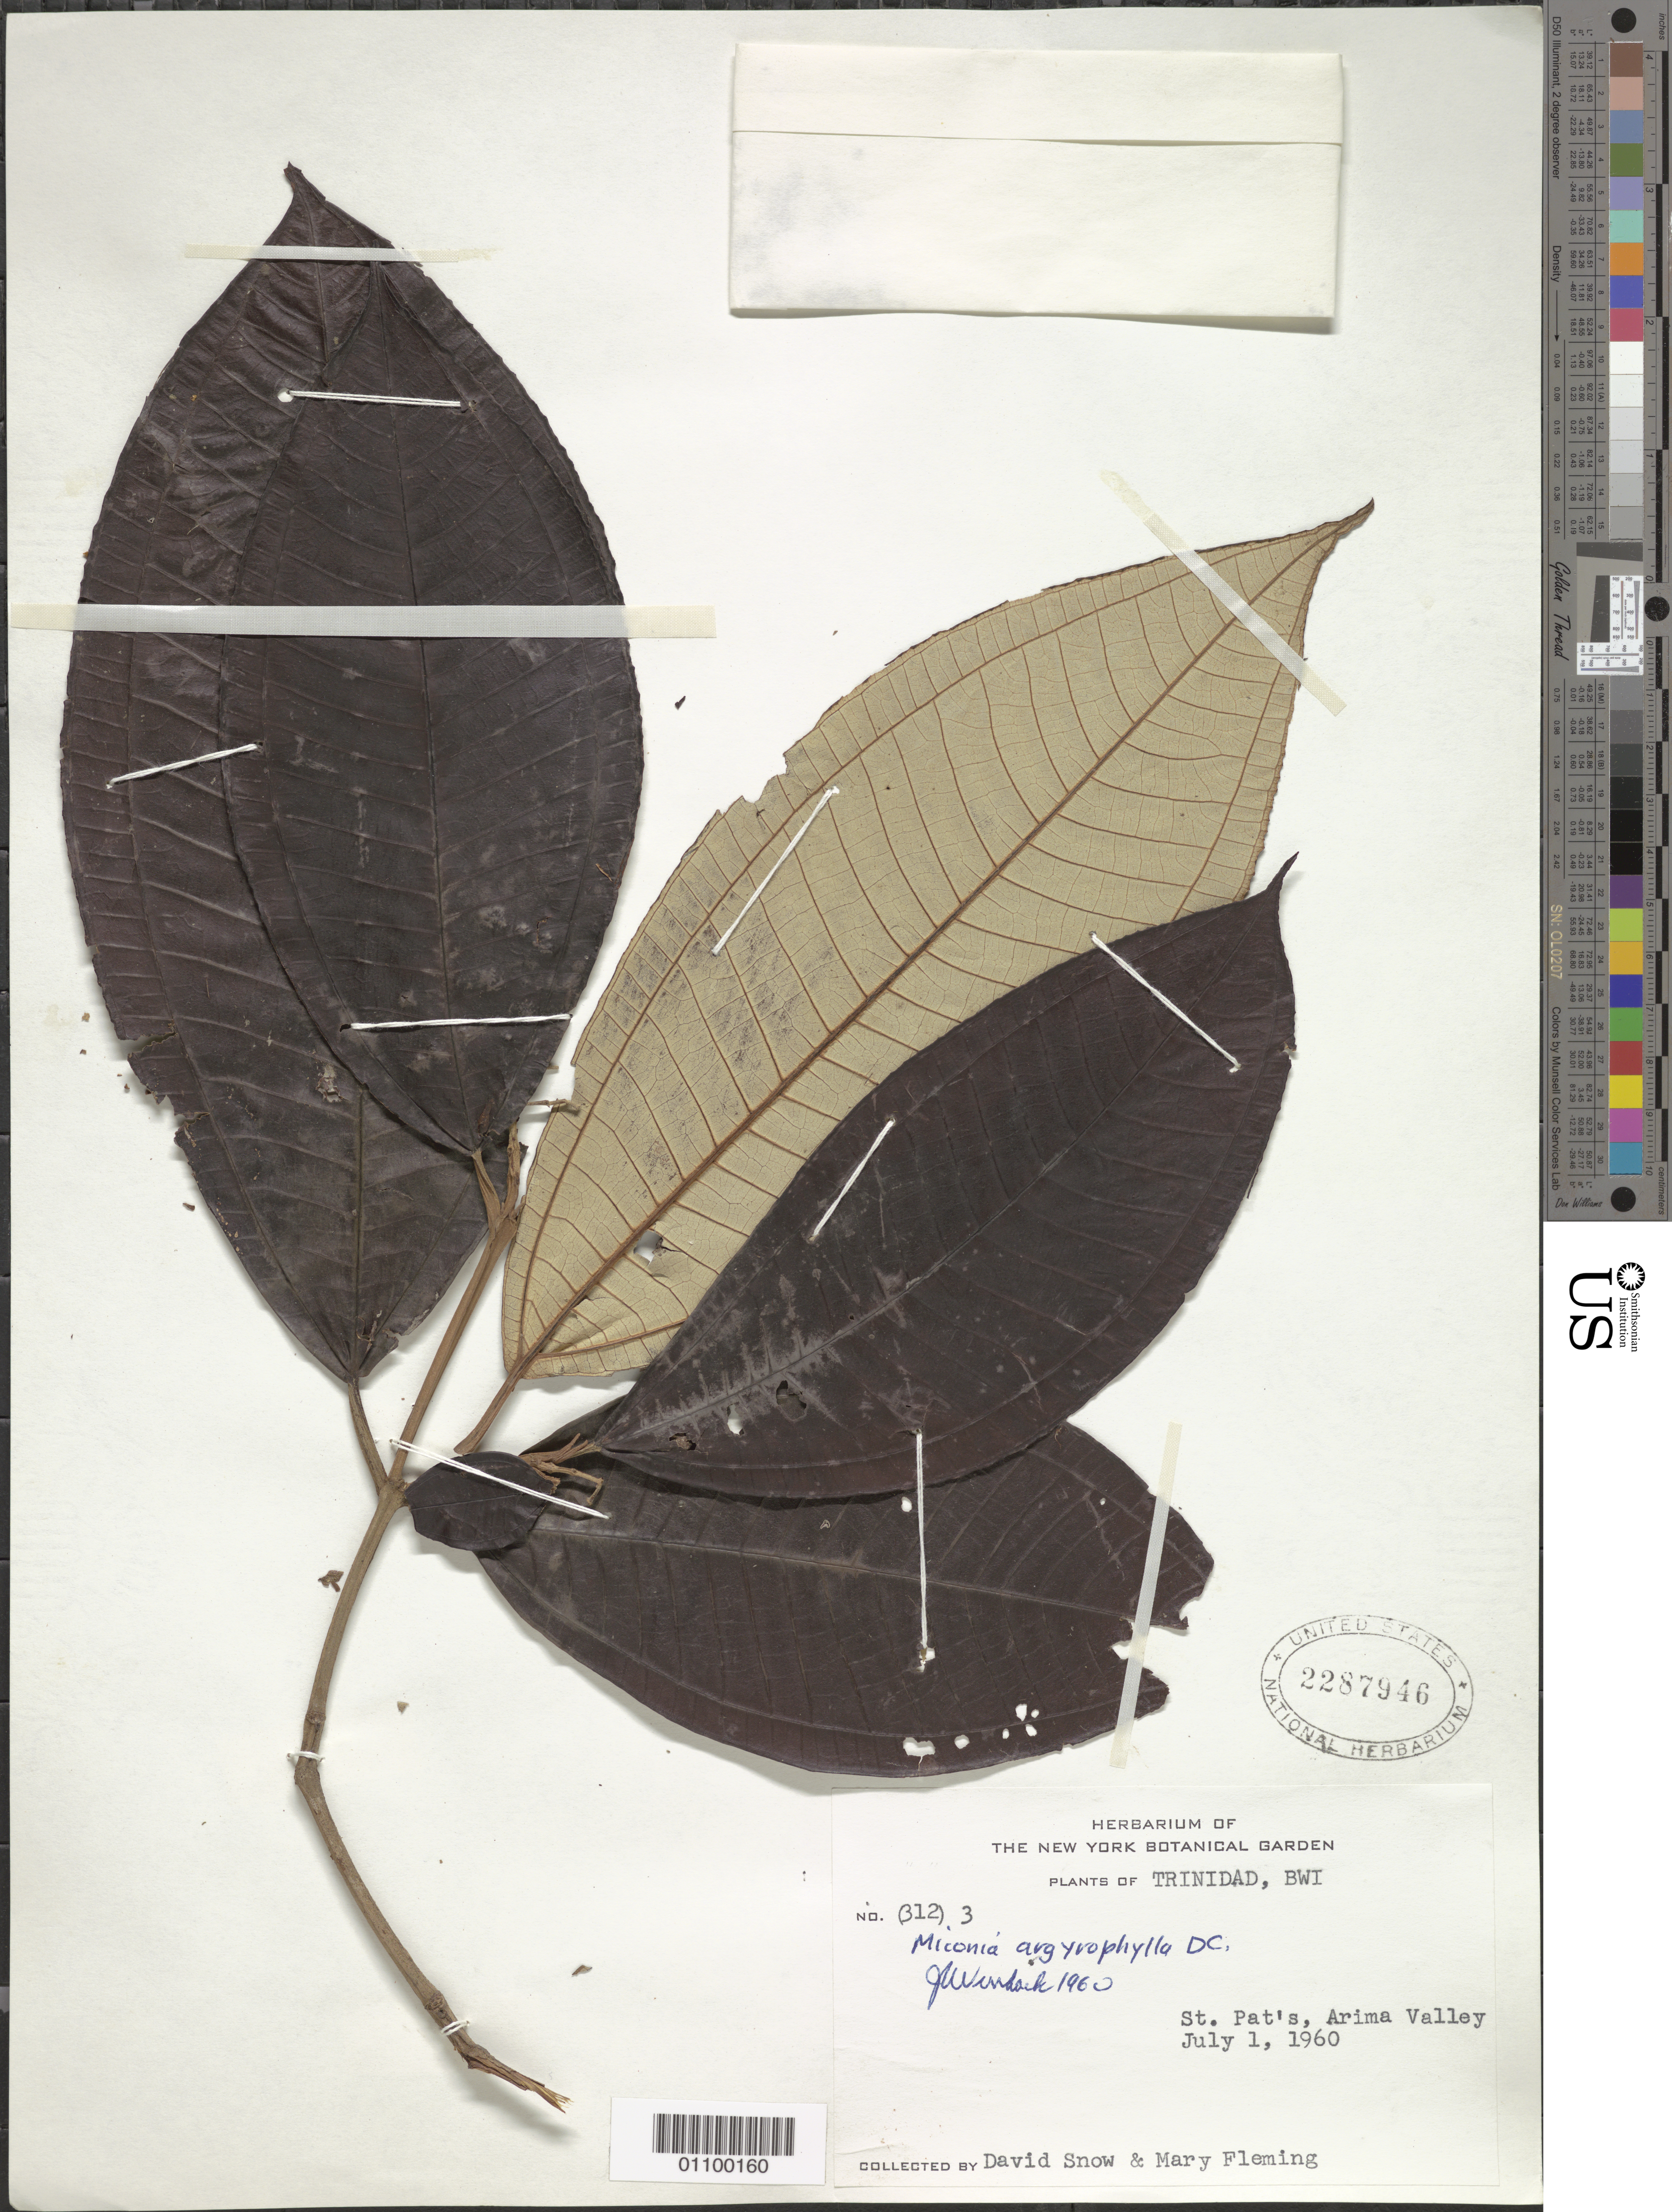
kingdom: Plantae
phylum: Tracheophyta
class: Magnoliopsida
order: Myrtales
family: Melastomataceae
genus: Miconia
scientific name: Miconia argyrophylla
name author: DC.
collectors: D. Snow & M. Fleming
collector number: (312) 3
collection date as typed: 01 Jul 1960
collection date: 1960-07-01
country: Trinidad and Tobago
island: Trinidad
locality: St. Pat's, Arima Valley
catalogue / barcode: US 2287946